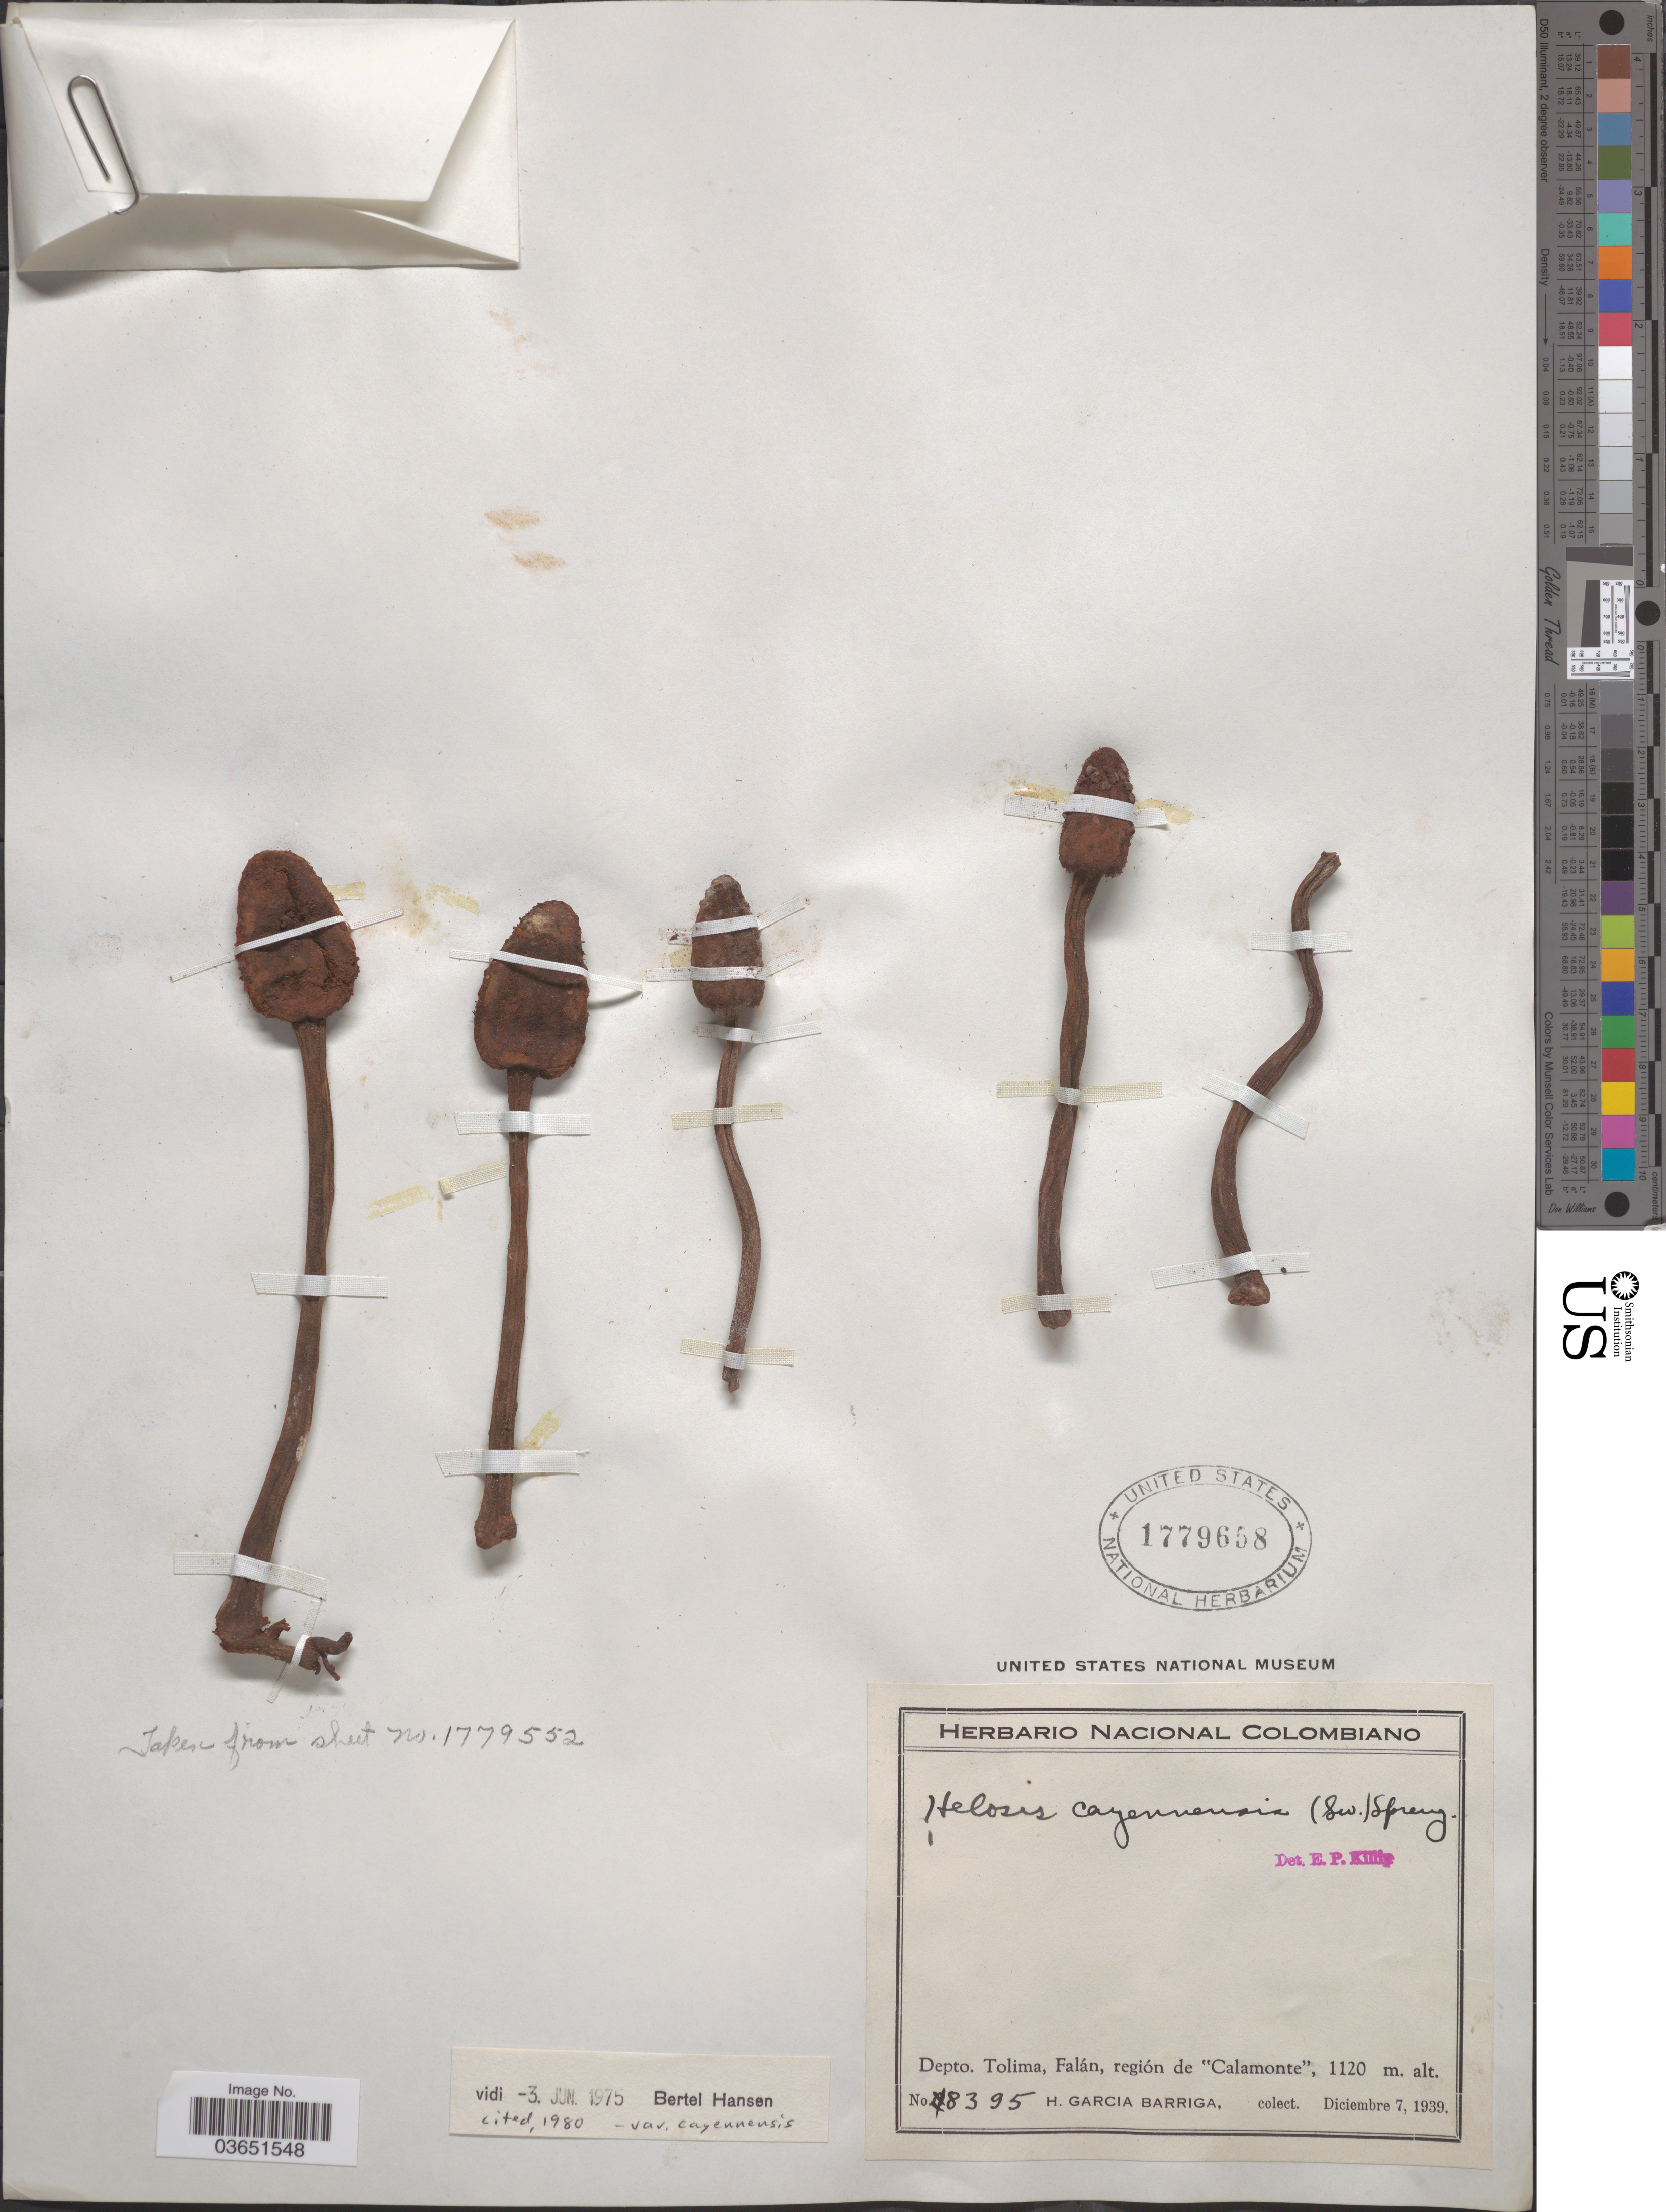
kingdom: Plantae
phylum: Tracheophyta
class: Magnoliopsida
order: Santalales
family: Balanophoraceae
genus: Helosis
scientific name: Helosis cayennensis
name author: (Sw.) Spreng.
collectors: H. García Barriga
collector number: !8395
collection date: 1939-12-07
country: Colombia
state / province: Tolima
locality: Depto. Tolima, Falán, región de "Calamonte".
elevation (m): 1120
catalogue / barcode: US 1779658